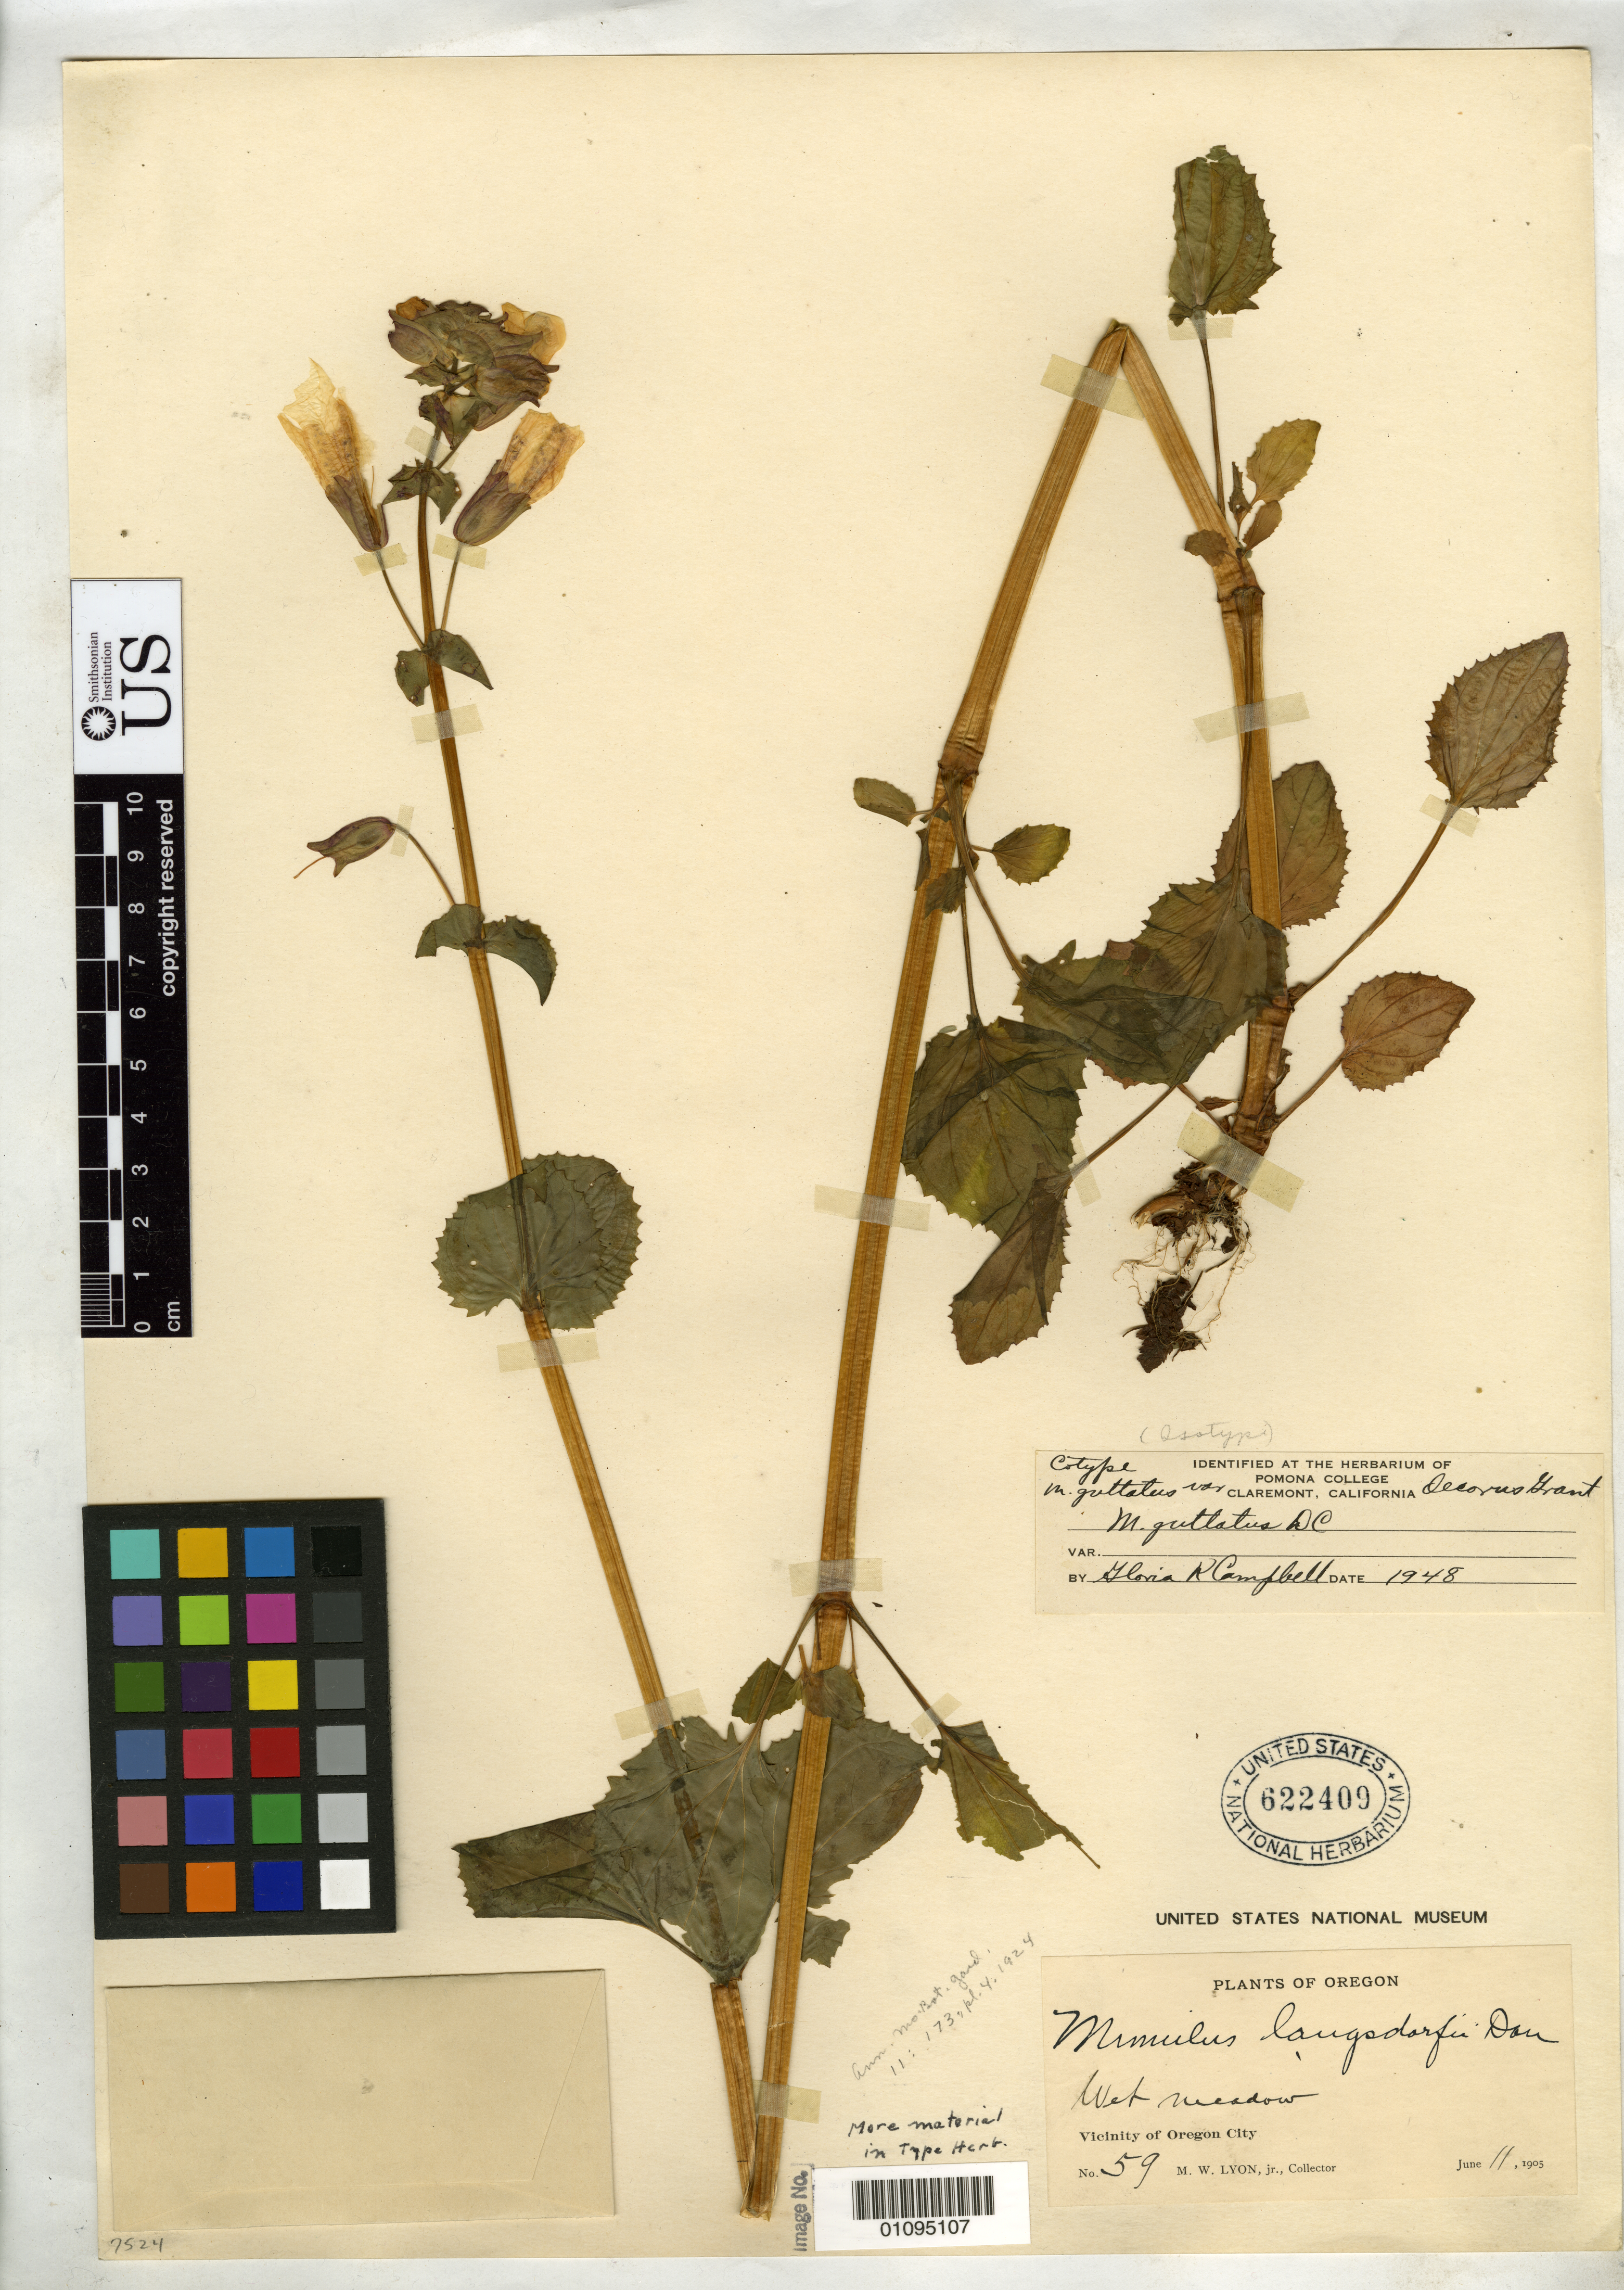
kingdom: Plantae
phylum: Tracheophyta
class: Magnoliopsida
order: Lamiales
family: Phrymaceae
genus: Mimulus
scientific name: Mimulus guttatus var. decorus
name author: A.L. Grant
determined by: Campbell, G. R.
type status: Isotype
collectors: M. W. Lyon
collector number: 59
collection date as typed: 11 Jun 1905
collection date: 1905-06-11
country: United States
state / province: Oregon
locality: Oregon City.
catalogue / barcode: US 622409